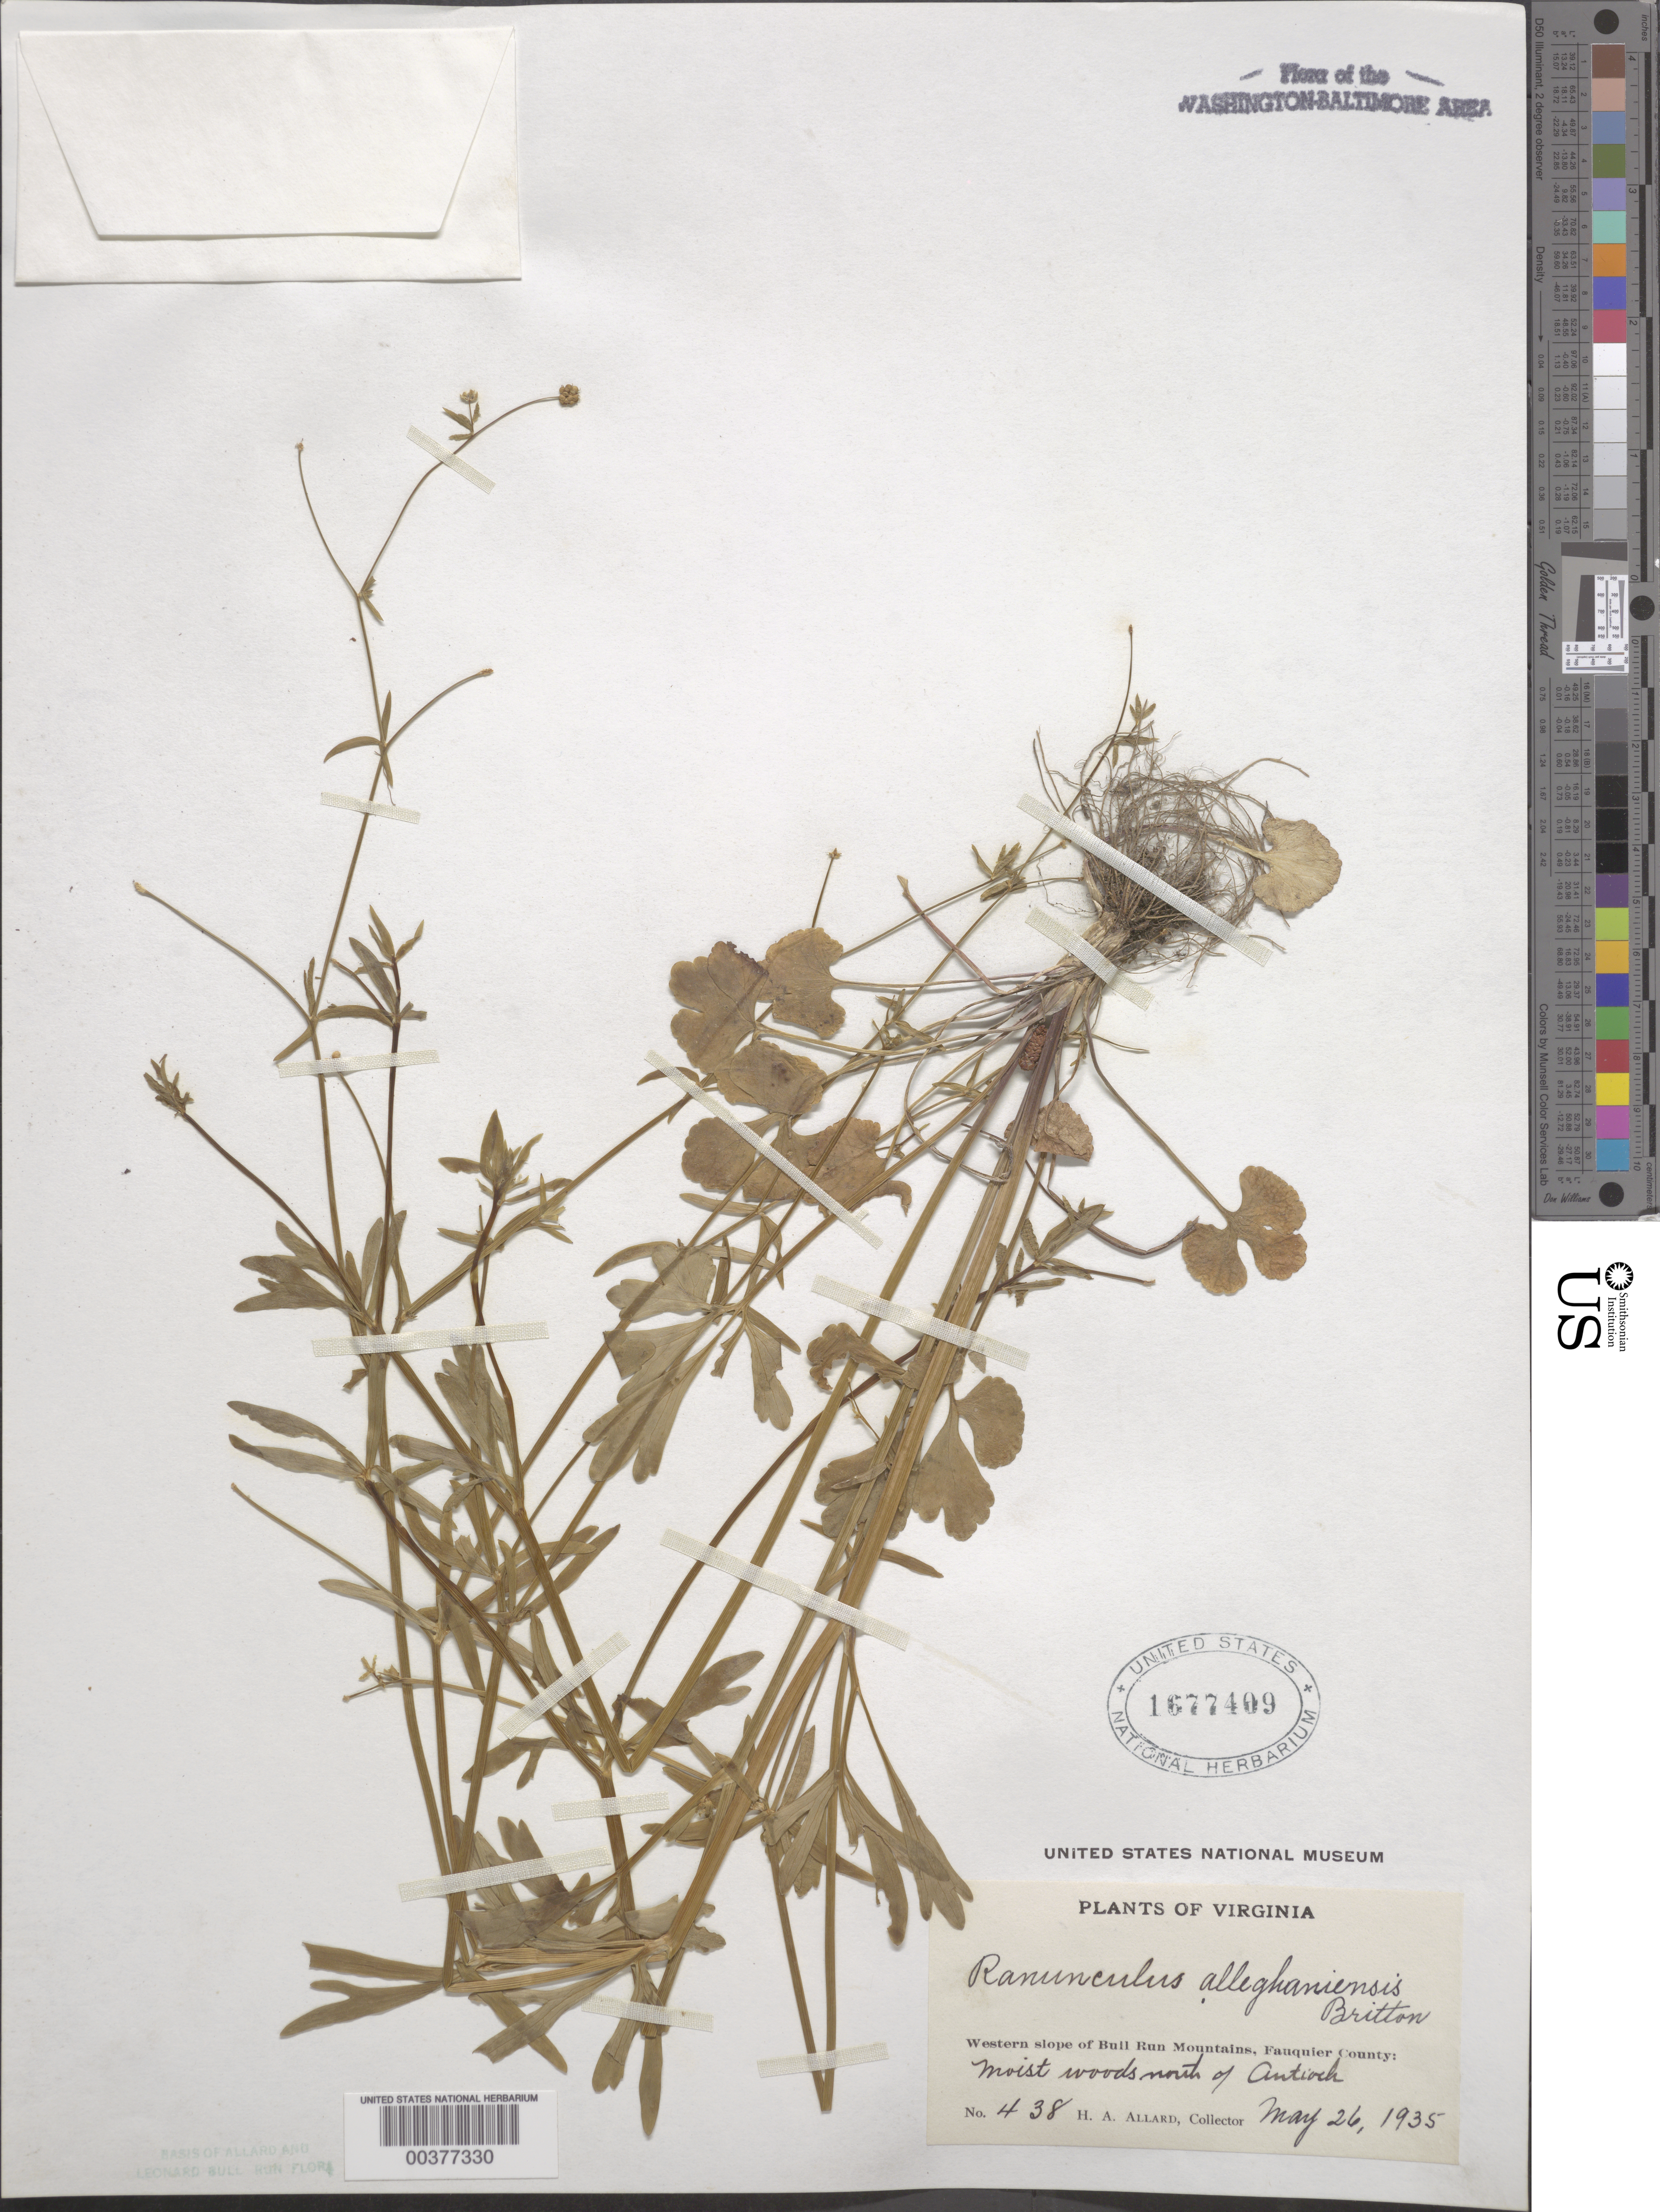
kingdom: Plantae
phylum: Tracheophyta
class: Magnoliopsida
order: Ranunculales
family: Ranunculaceae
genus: Ranunculus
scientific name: Ranunculus allegheniensis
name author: Britton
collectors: H. A. Allard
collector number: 438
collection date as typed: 26 May 1935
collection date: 1935-05-26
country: United States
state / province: Virginia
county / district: Fauquier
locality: North of Antioch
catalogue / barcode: US 1677409